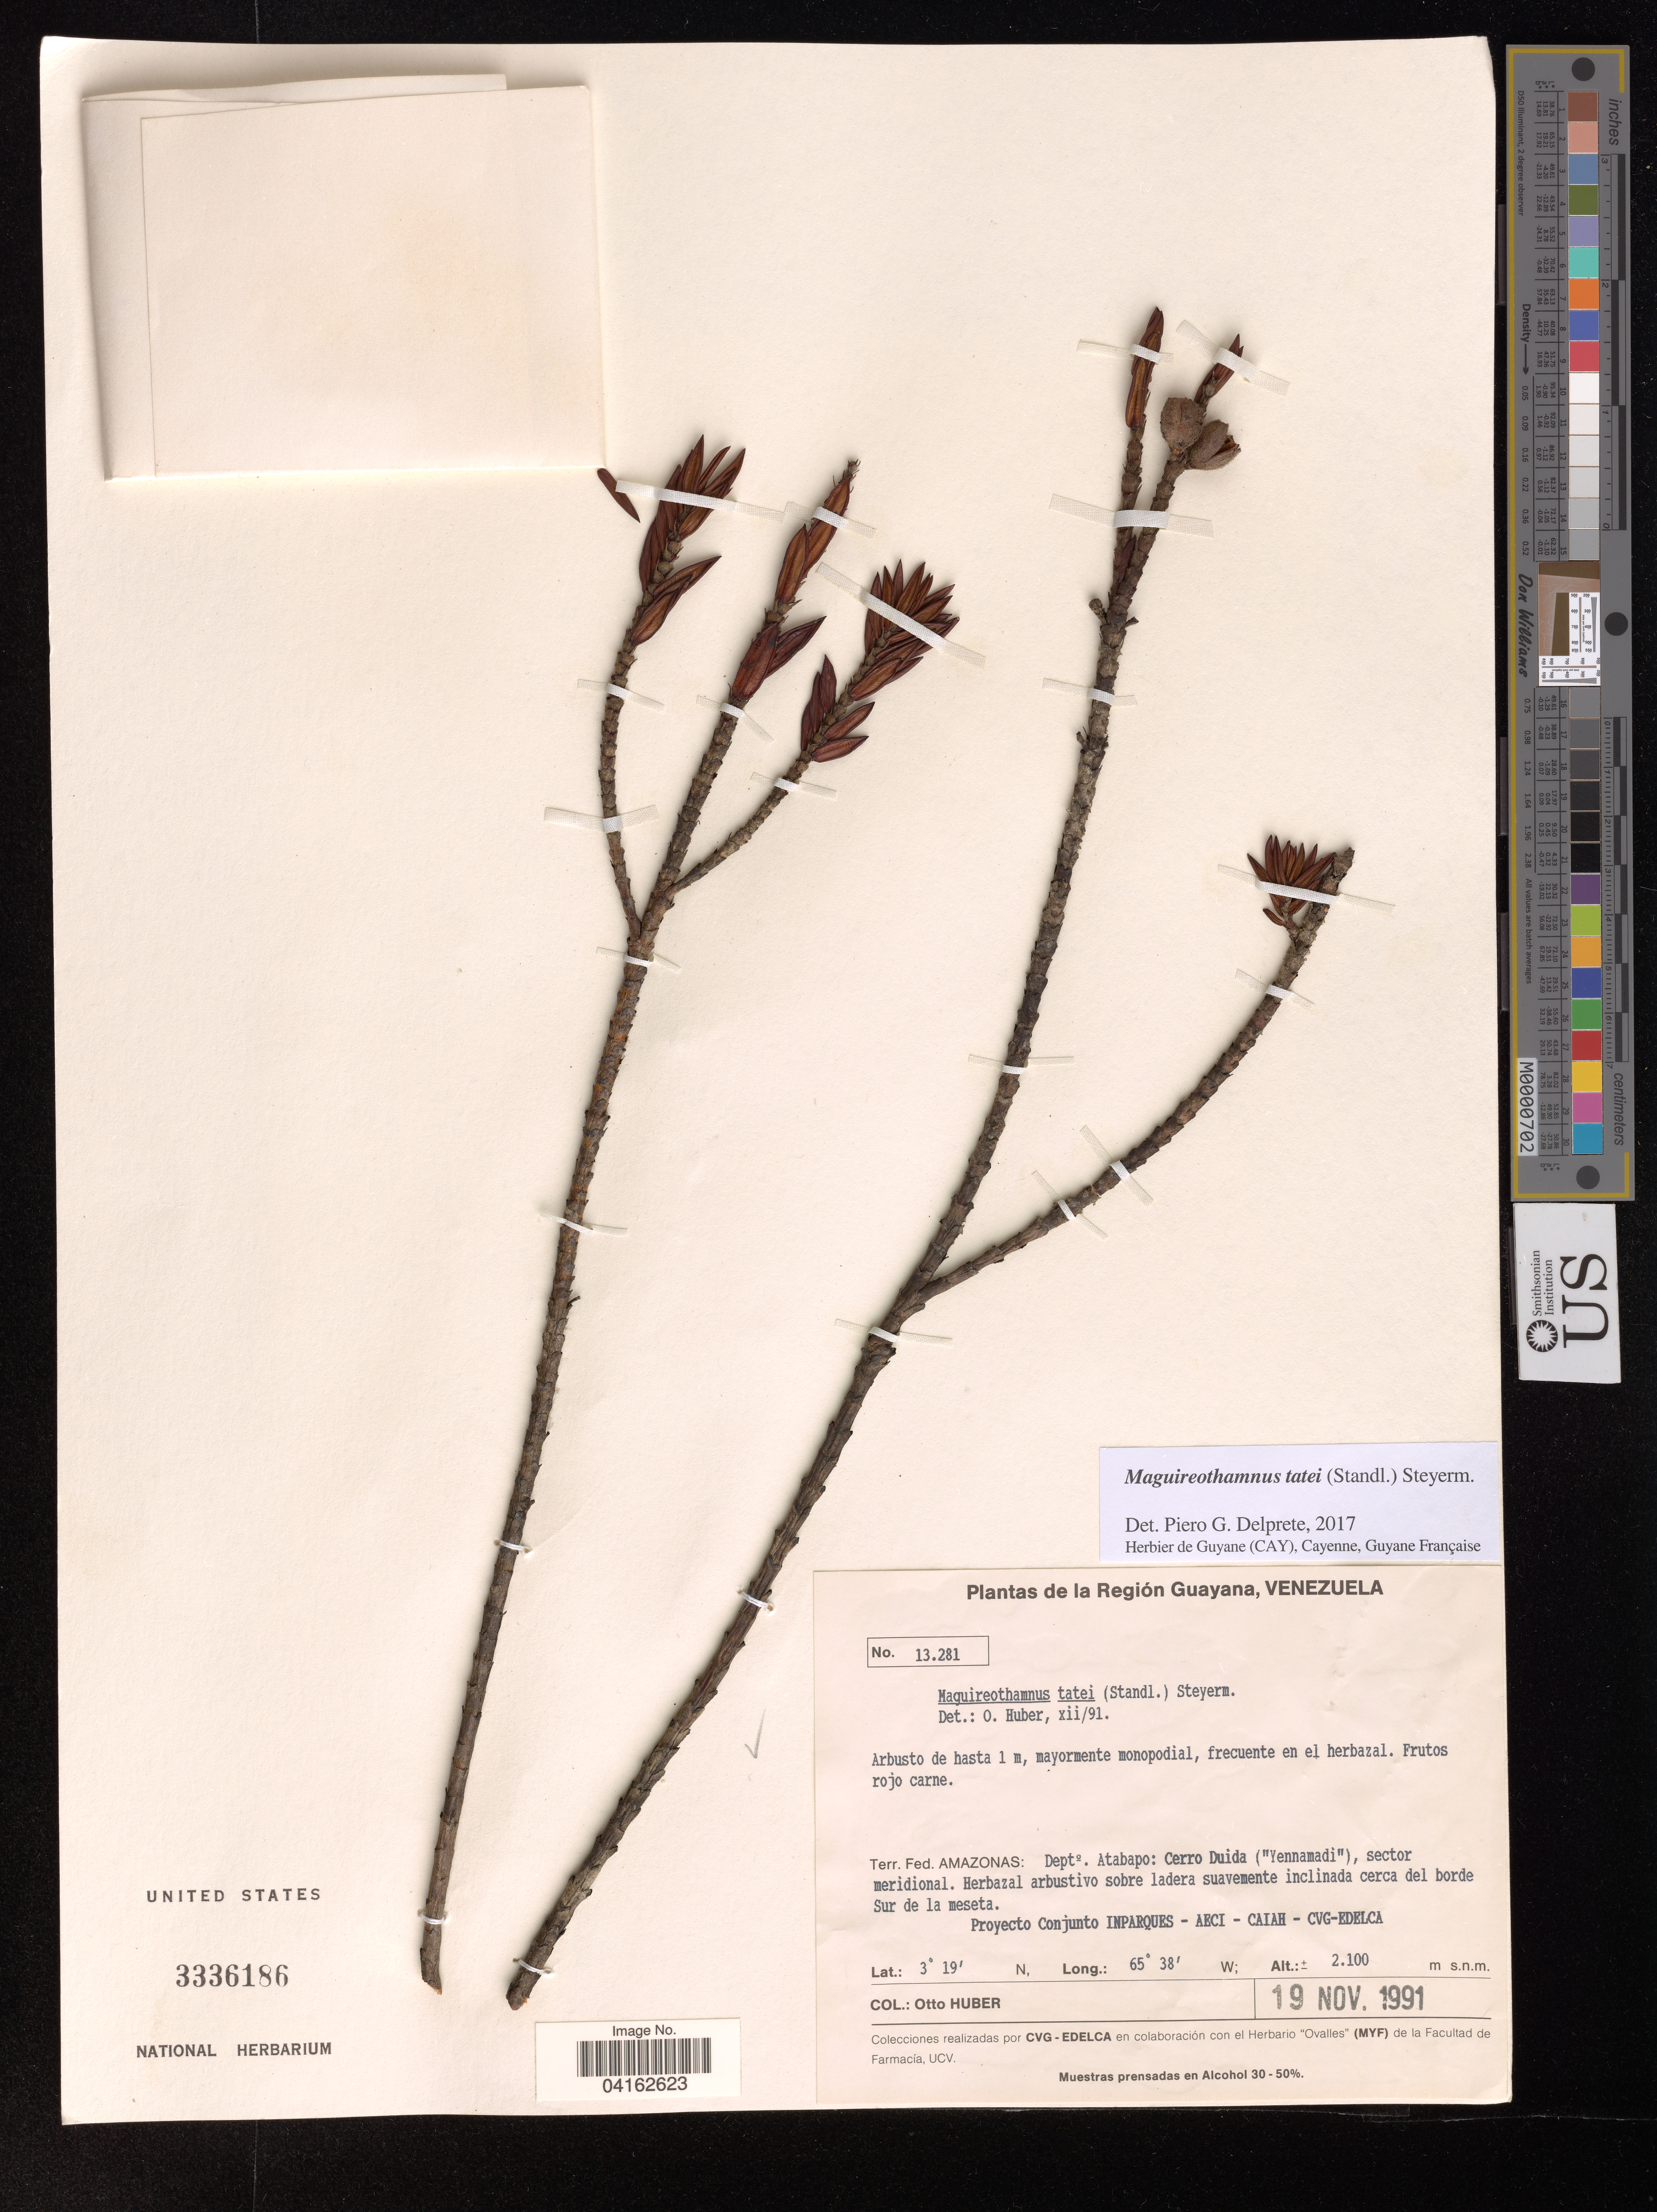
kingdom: Plantae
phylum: Tracheophyta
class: Magnoliopsida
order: Gentianales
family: Rubiaceae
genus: Maguireothamnus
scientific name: Maguireothamnus tatei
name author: (Standl.) Steyerm.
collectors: O. Huber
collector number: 13.281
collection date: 1991-11-19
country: Venezuela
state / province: Amazonas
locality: Región Guayana. Depto. Atabapo: Cerro Duida ("Yennamadi"), sector meridional. Herbazal arbustivo sobre ladera suevemente inclinada cerca del borde Sur de la meseta.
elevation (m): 2.1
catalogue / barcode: US 3336186